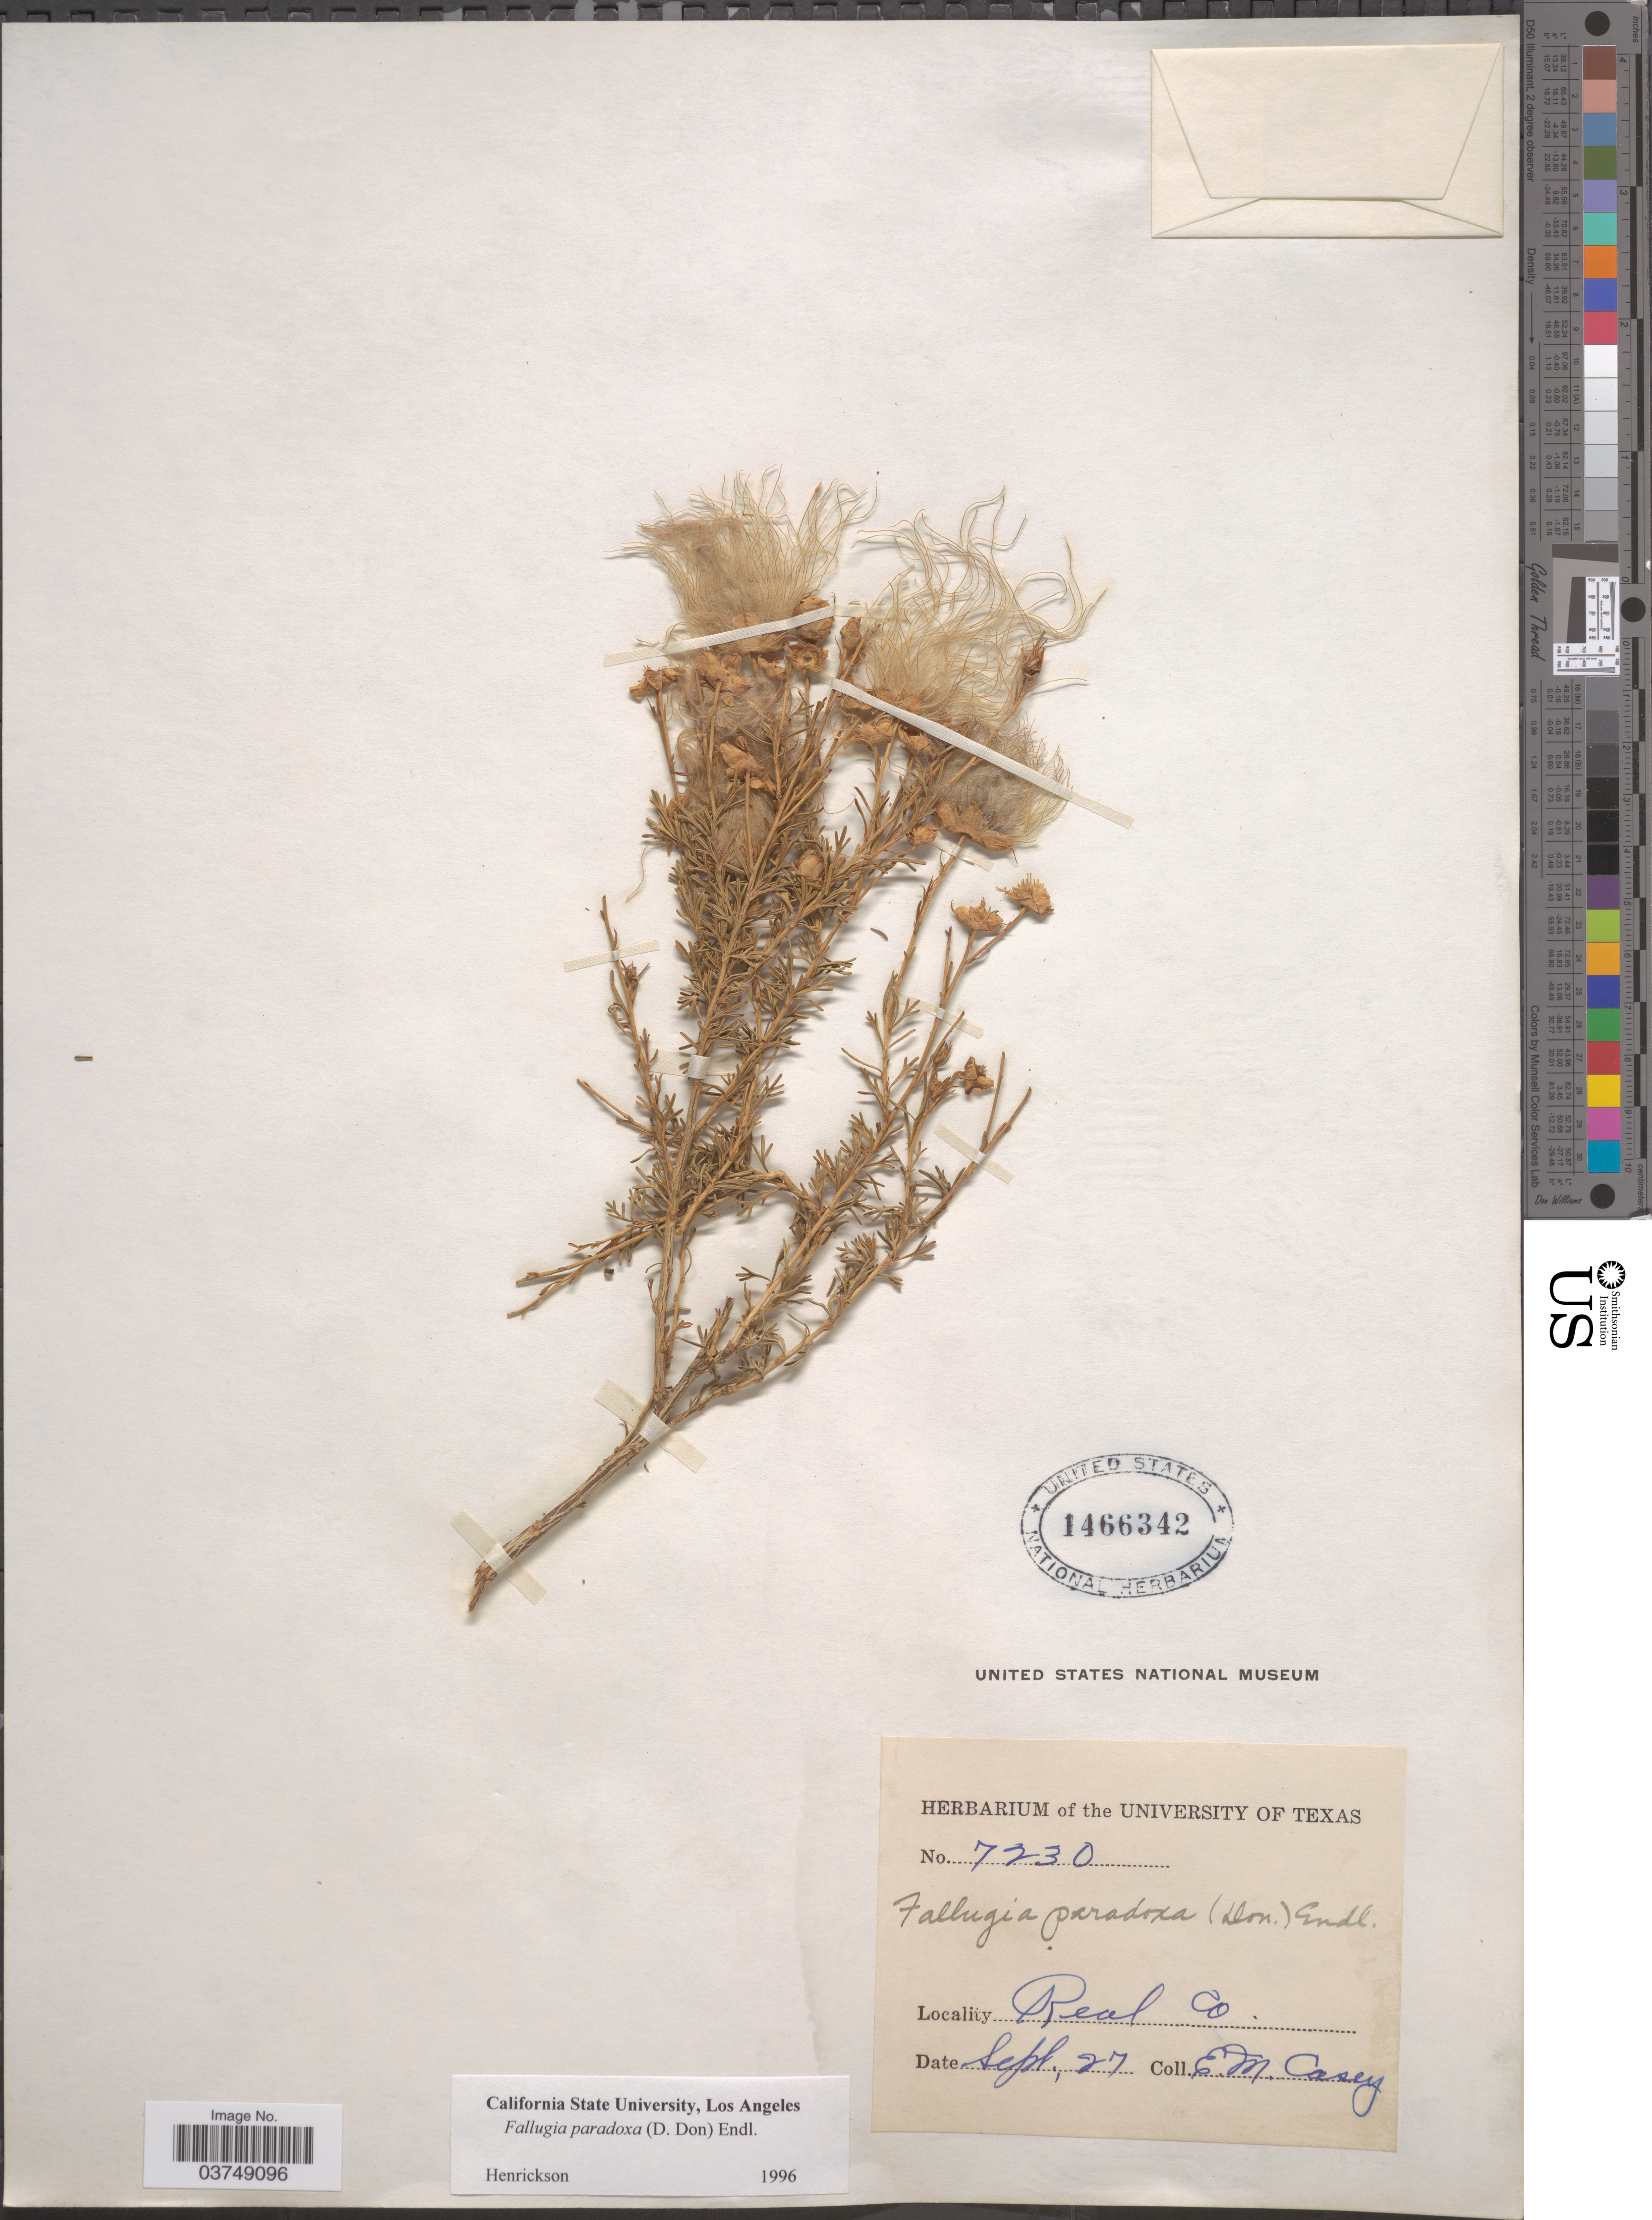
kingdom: Plantae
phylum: Tracheophyta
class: Magnoliopsida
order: Rosales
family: Rosaceae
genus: Fallugia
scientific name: Fallugia paradoxa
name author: (D. Don ex Tilloch & T. Taylor) Endl. ex Torr.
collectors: E. Casey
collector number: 7230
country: United States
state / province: Texas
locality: Real Co.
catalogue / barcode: US 1466342